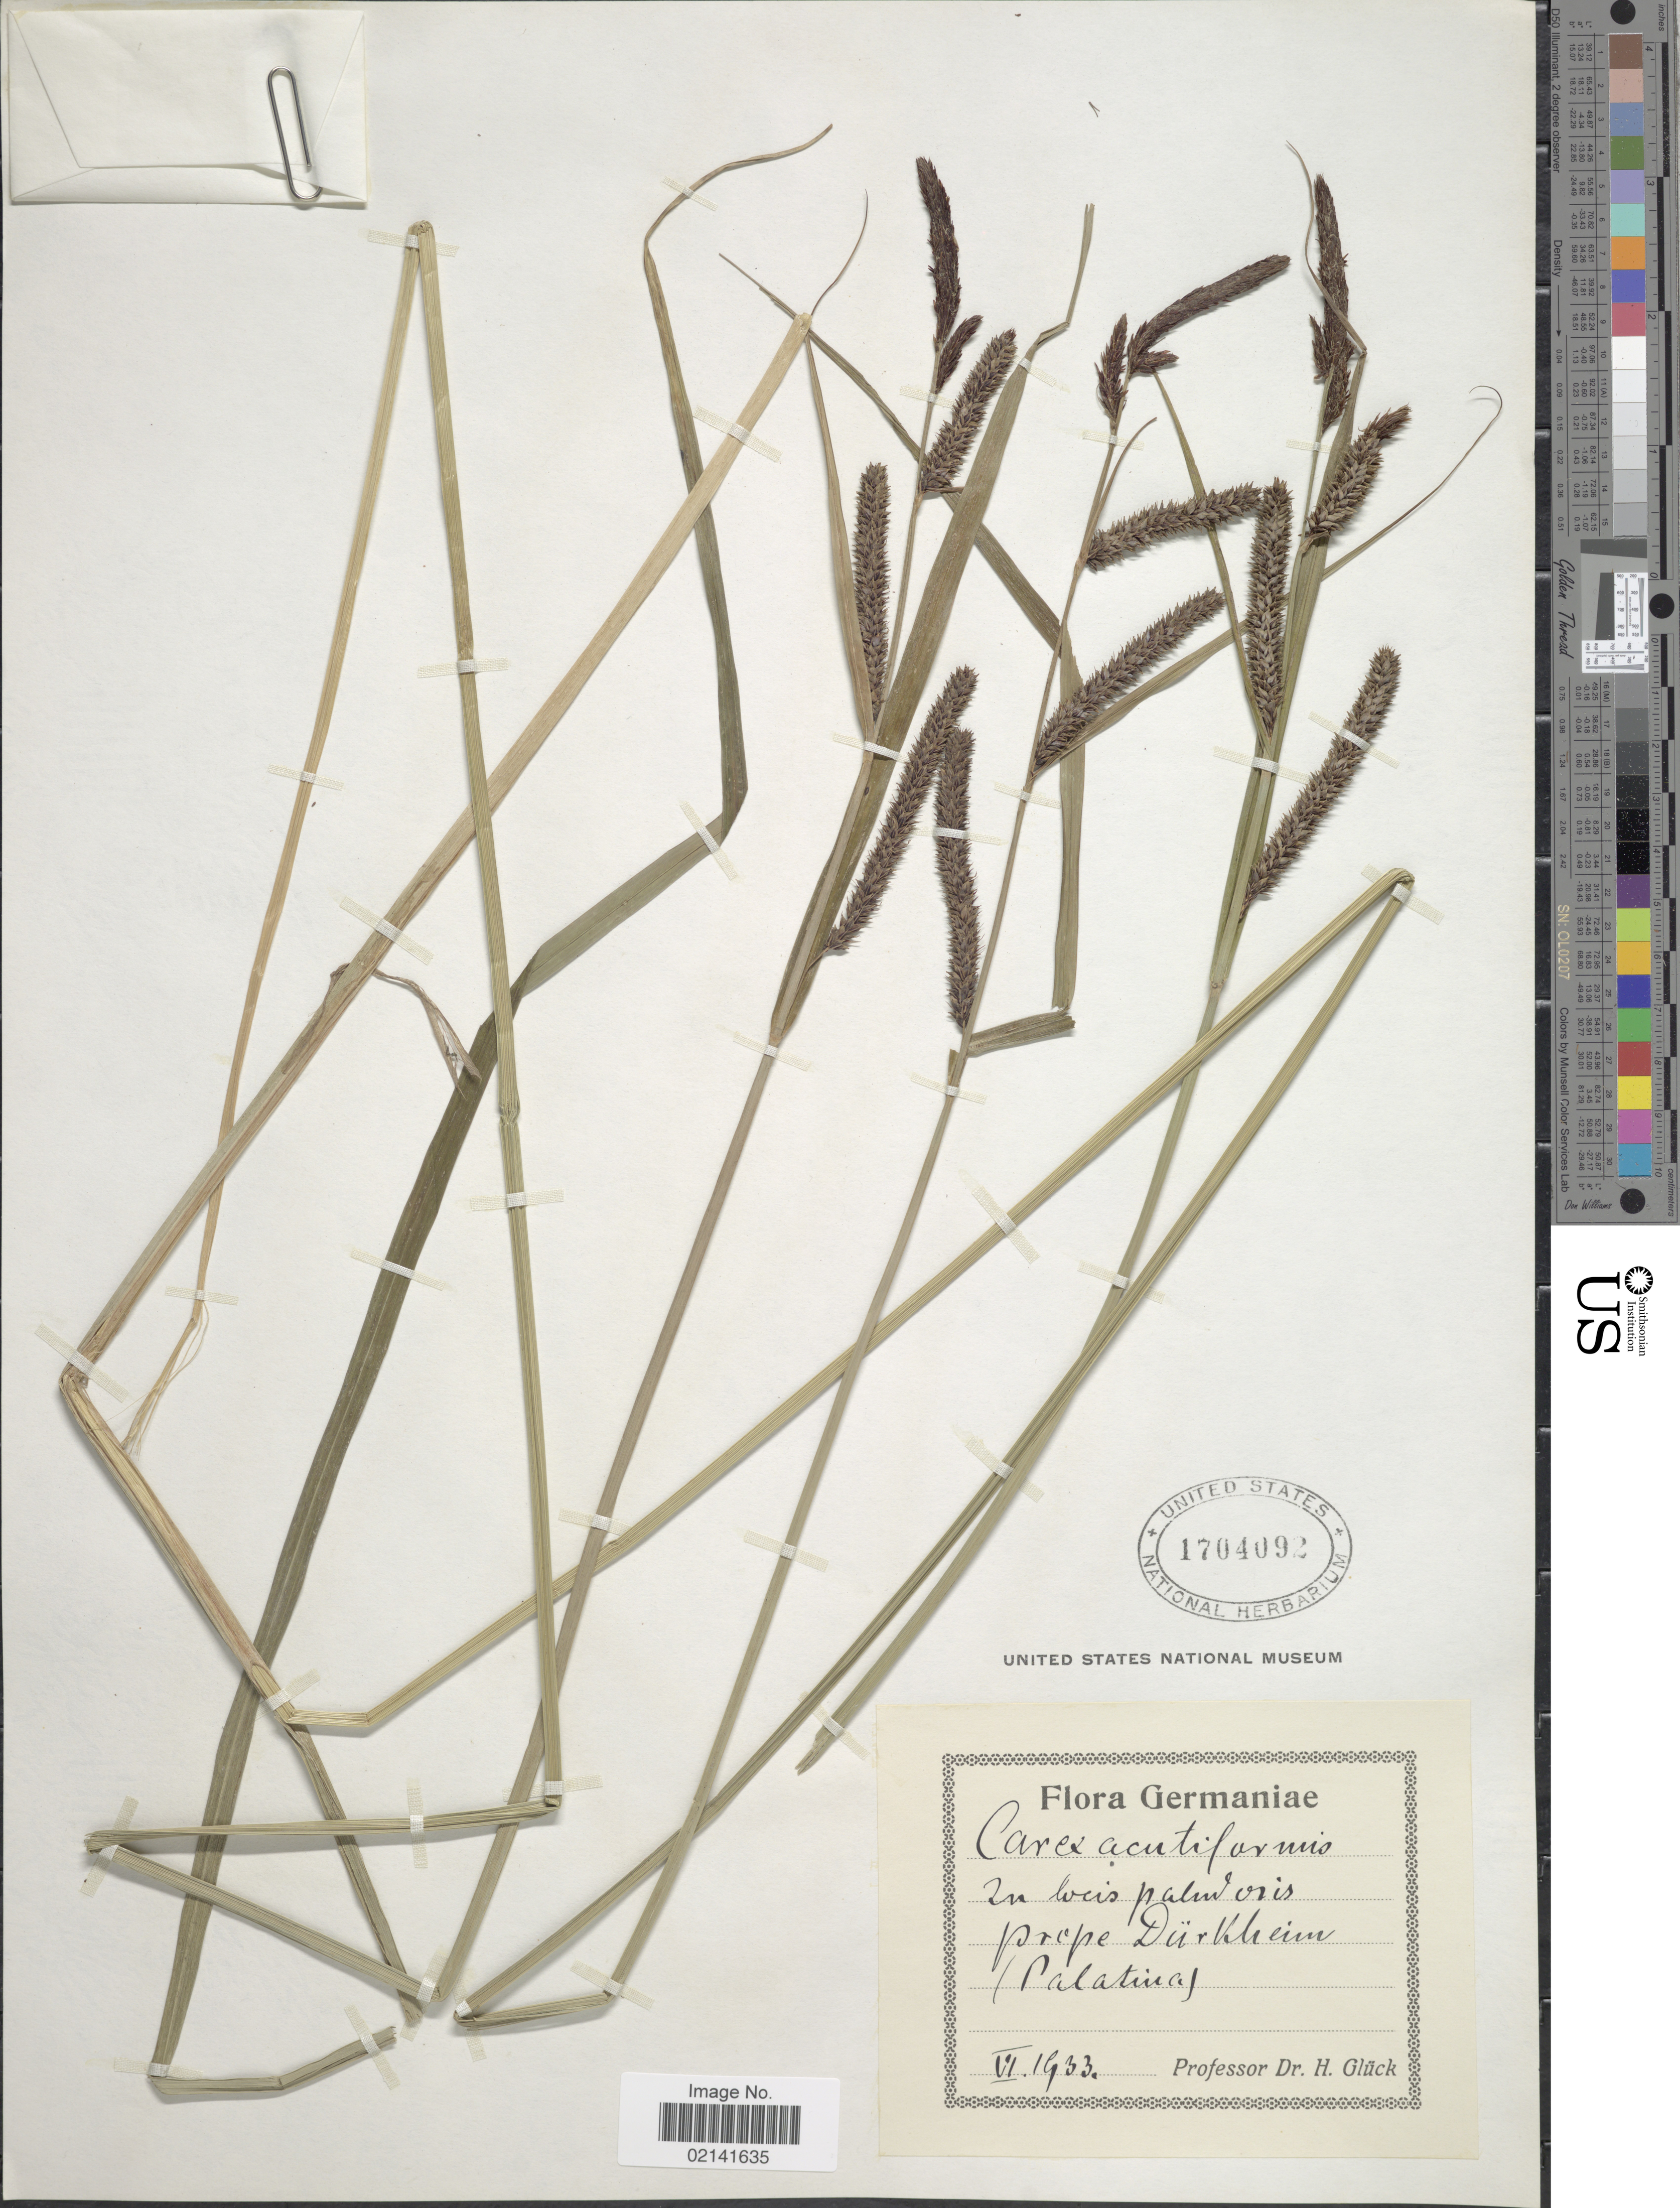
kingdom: Plantae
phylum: Tracheophyta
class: Liliopsida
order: Poales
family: Cyperaceae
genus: Carex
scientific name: Carex acutiformis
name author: Ehrh.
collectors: H. Glück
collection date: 1933-06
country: Germany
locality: In locis paludosis prope Durkheim (Palatina) [interpreted]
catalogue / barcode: US 1704092